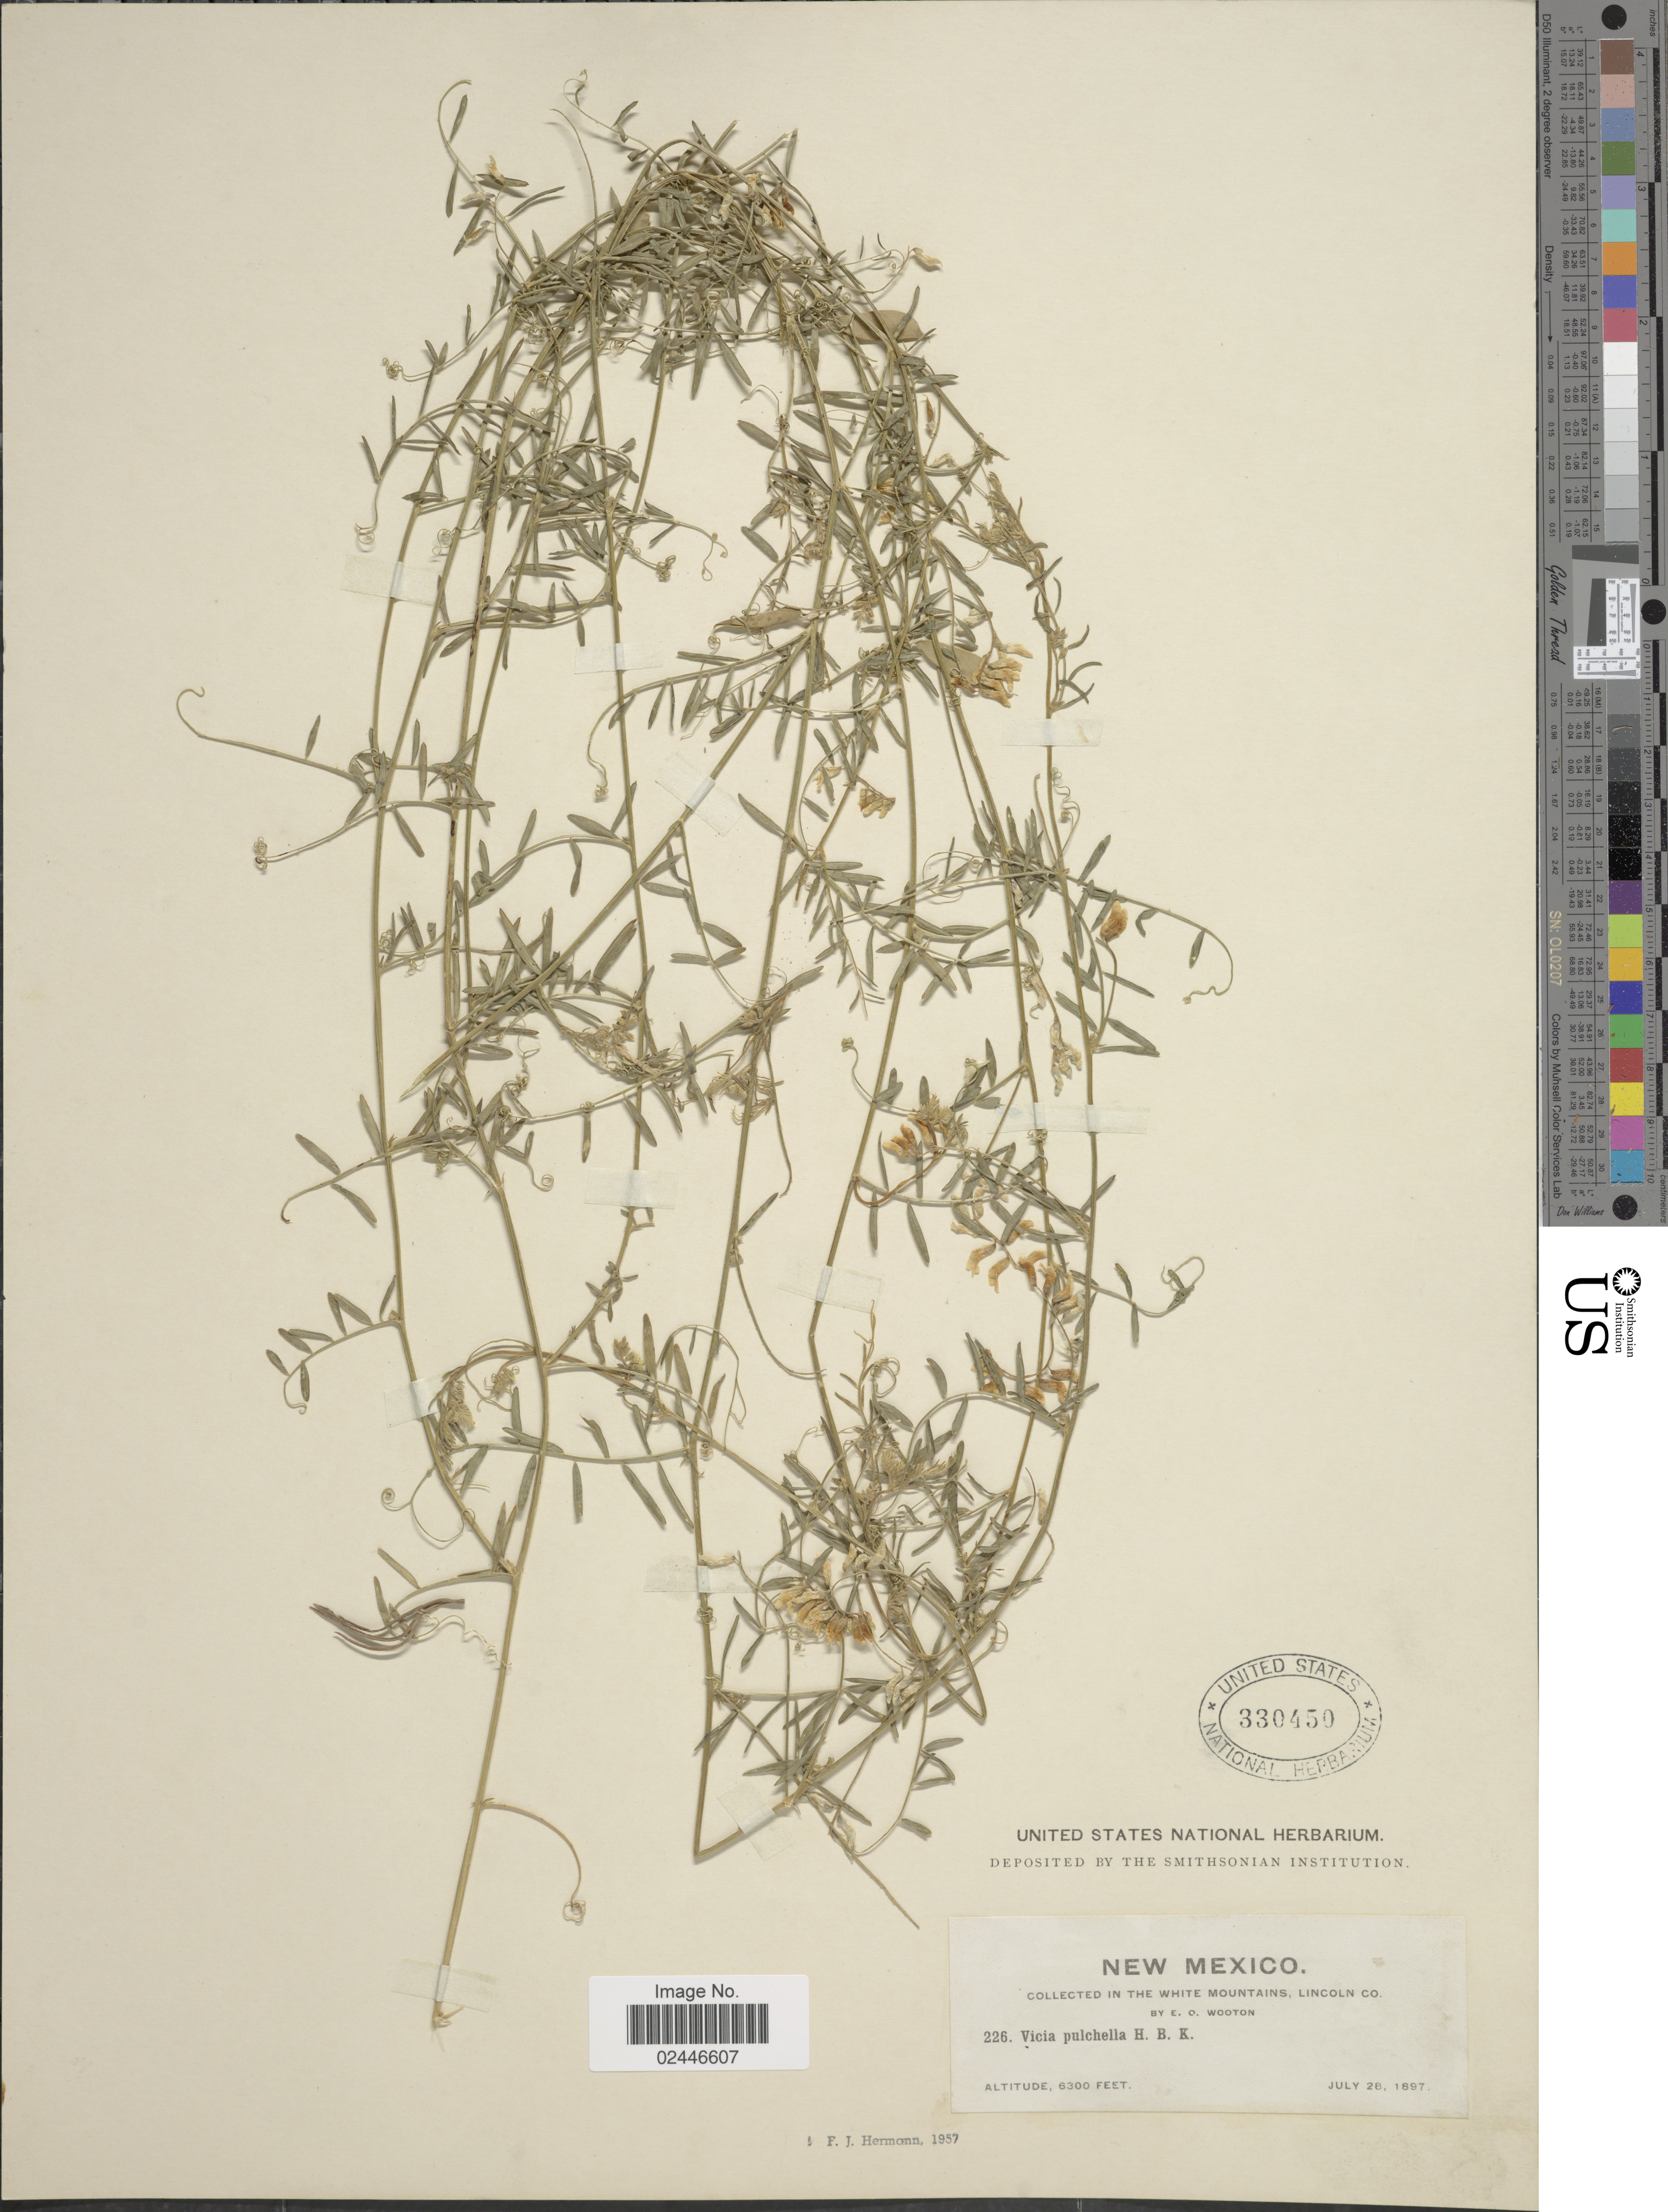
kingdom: Plantae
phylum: Tracheophyta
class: Magnoliopsida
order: Fabales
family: Fabaceae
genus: Vicia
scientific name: Vicia pulchella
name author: Kunth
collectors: E. O. Wooton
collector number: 226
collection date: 1897-07-28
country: United States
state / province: New Mexico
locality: White Mountains, Lincoln Co.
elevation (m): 1920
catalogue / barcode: US 330450